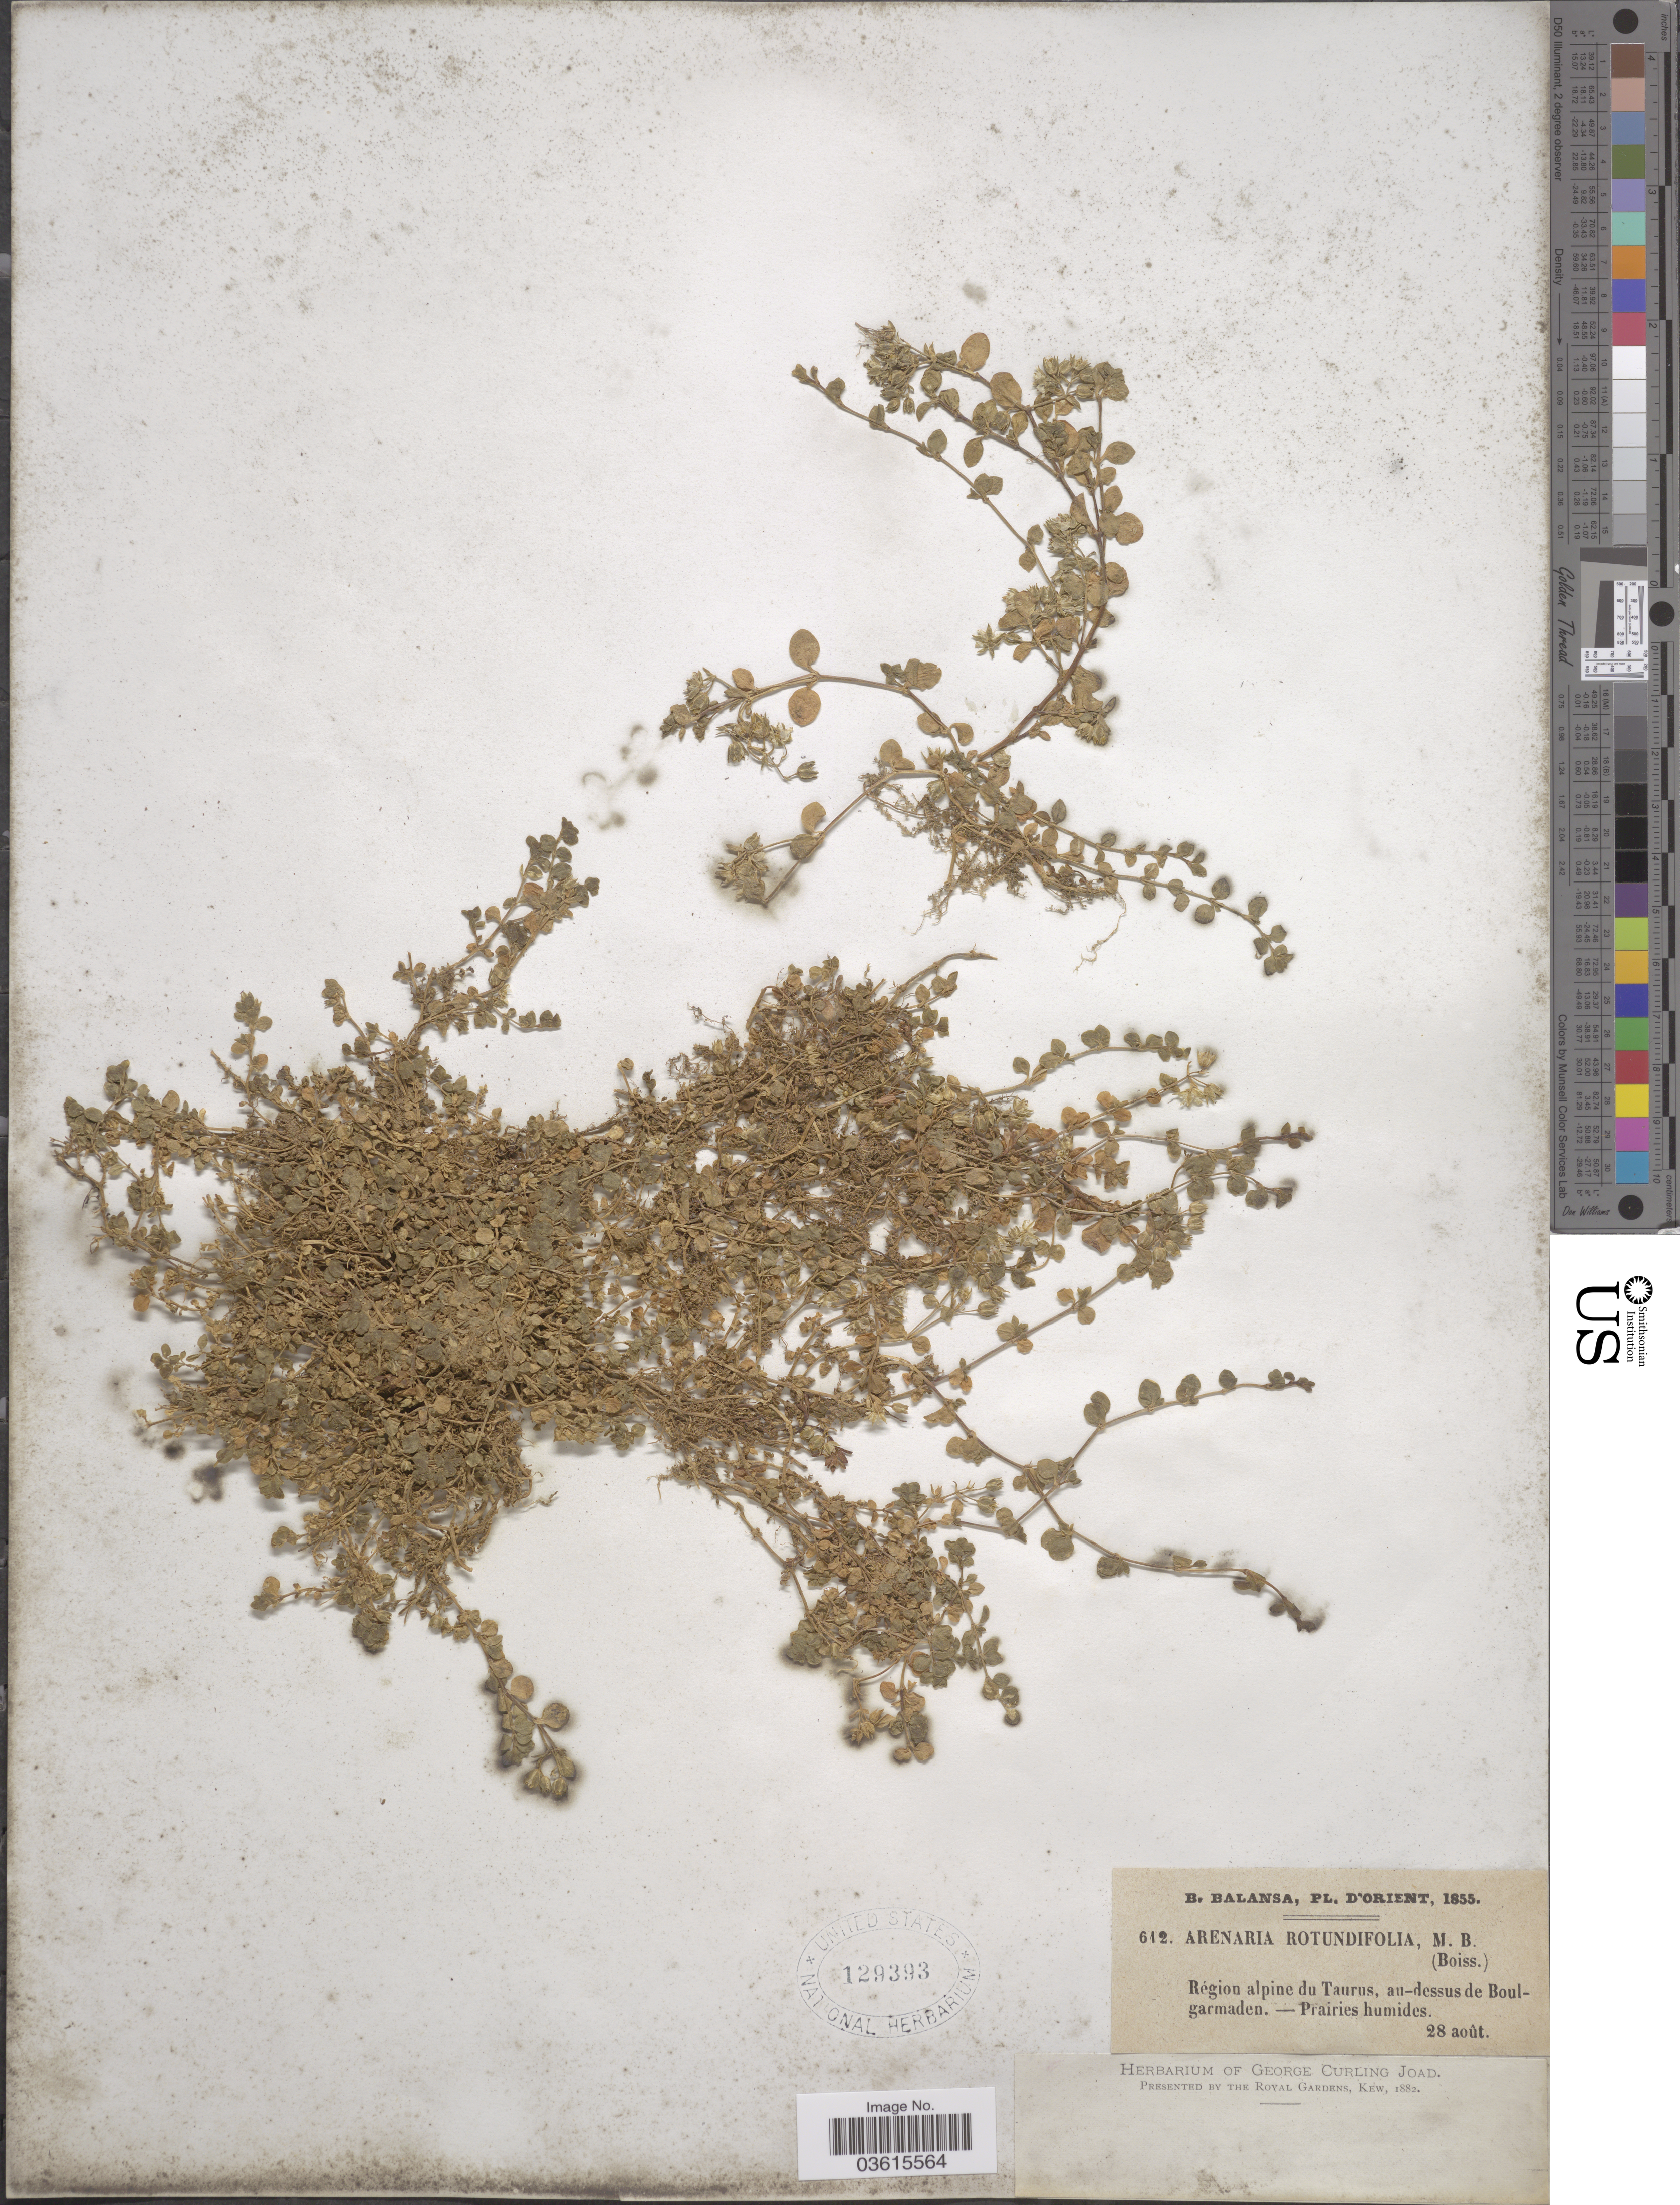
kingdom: Plantae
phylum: Tracheophyta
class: Magnoliopsida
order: Caryophyllales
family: Caryophyllaceae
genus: Arenaria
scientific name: Arenaria rotundifolia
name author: M. Bieb.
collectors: B. Balansa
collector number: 612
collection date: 1855-08-28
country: Turkey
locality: D'Orient. Région alpine du Taurus, au-dessus de Boulgarmaden.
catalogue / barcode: US 129393